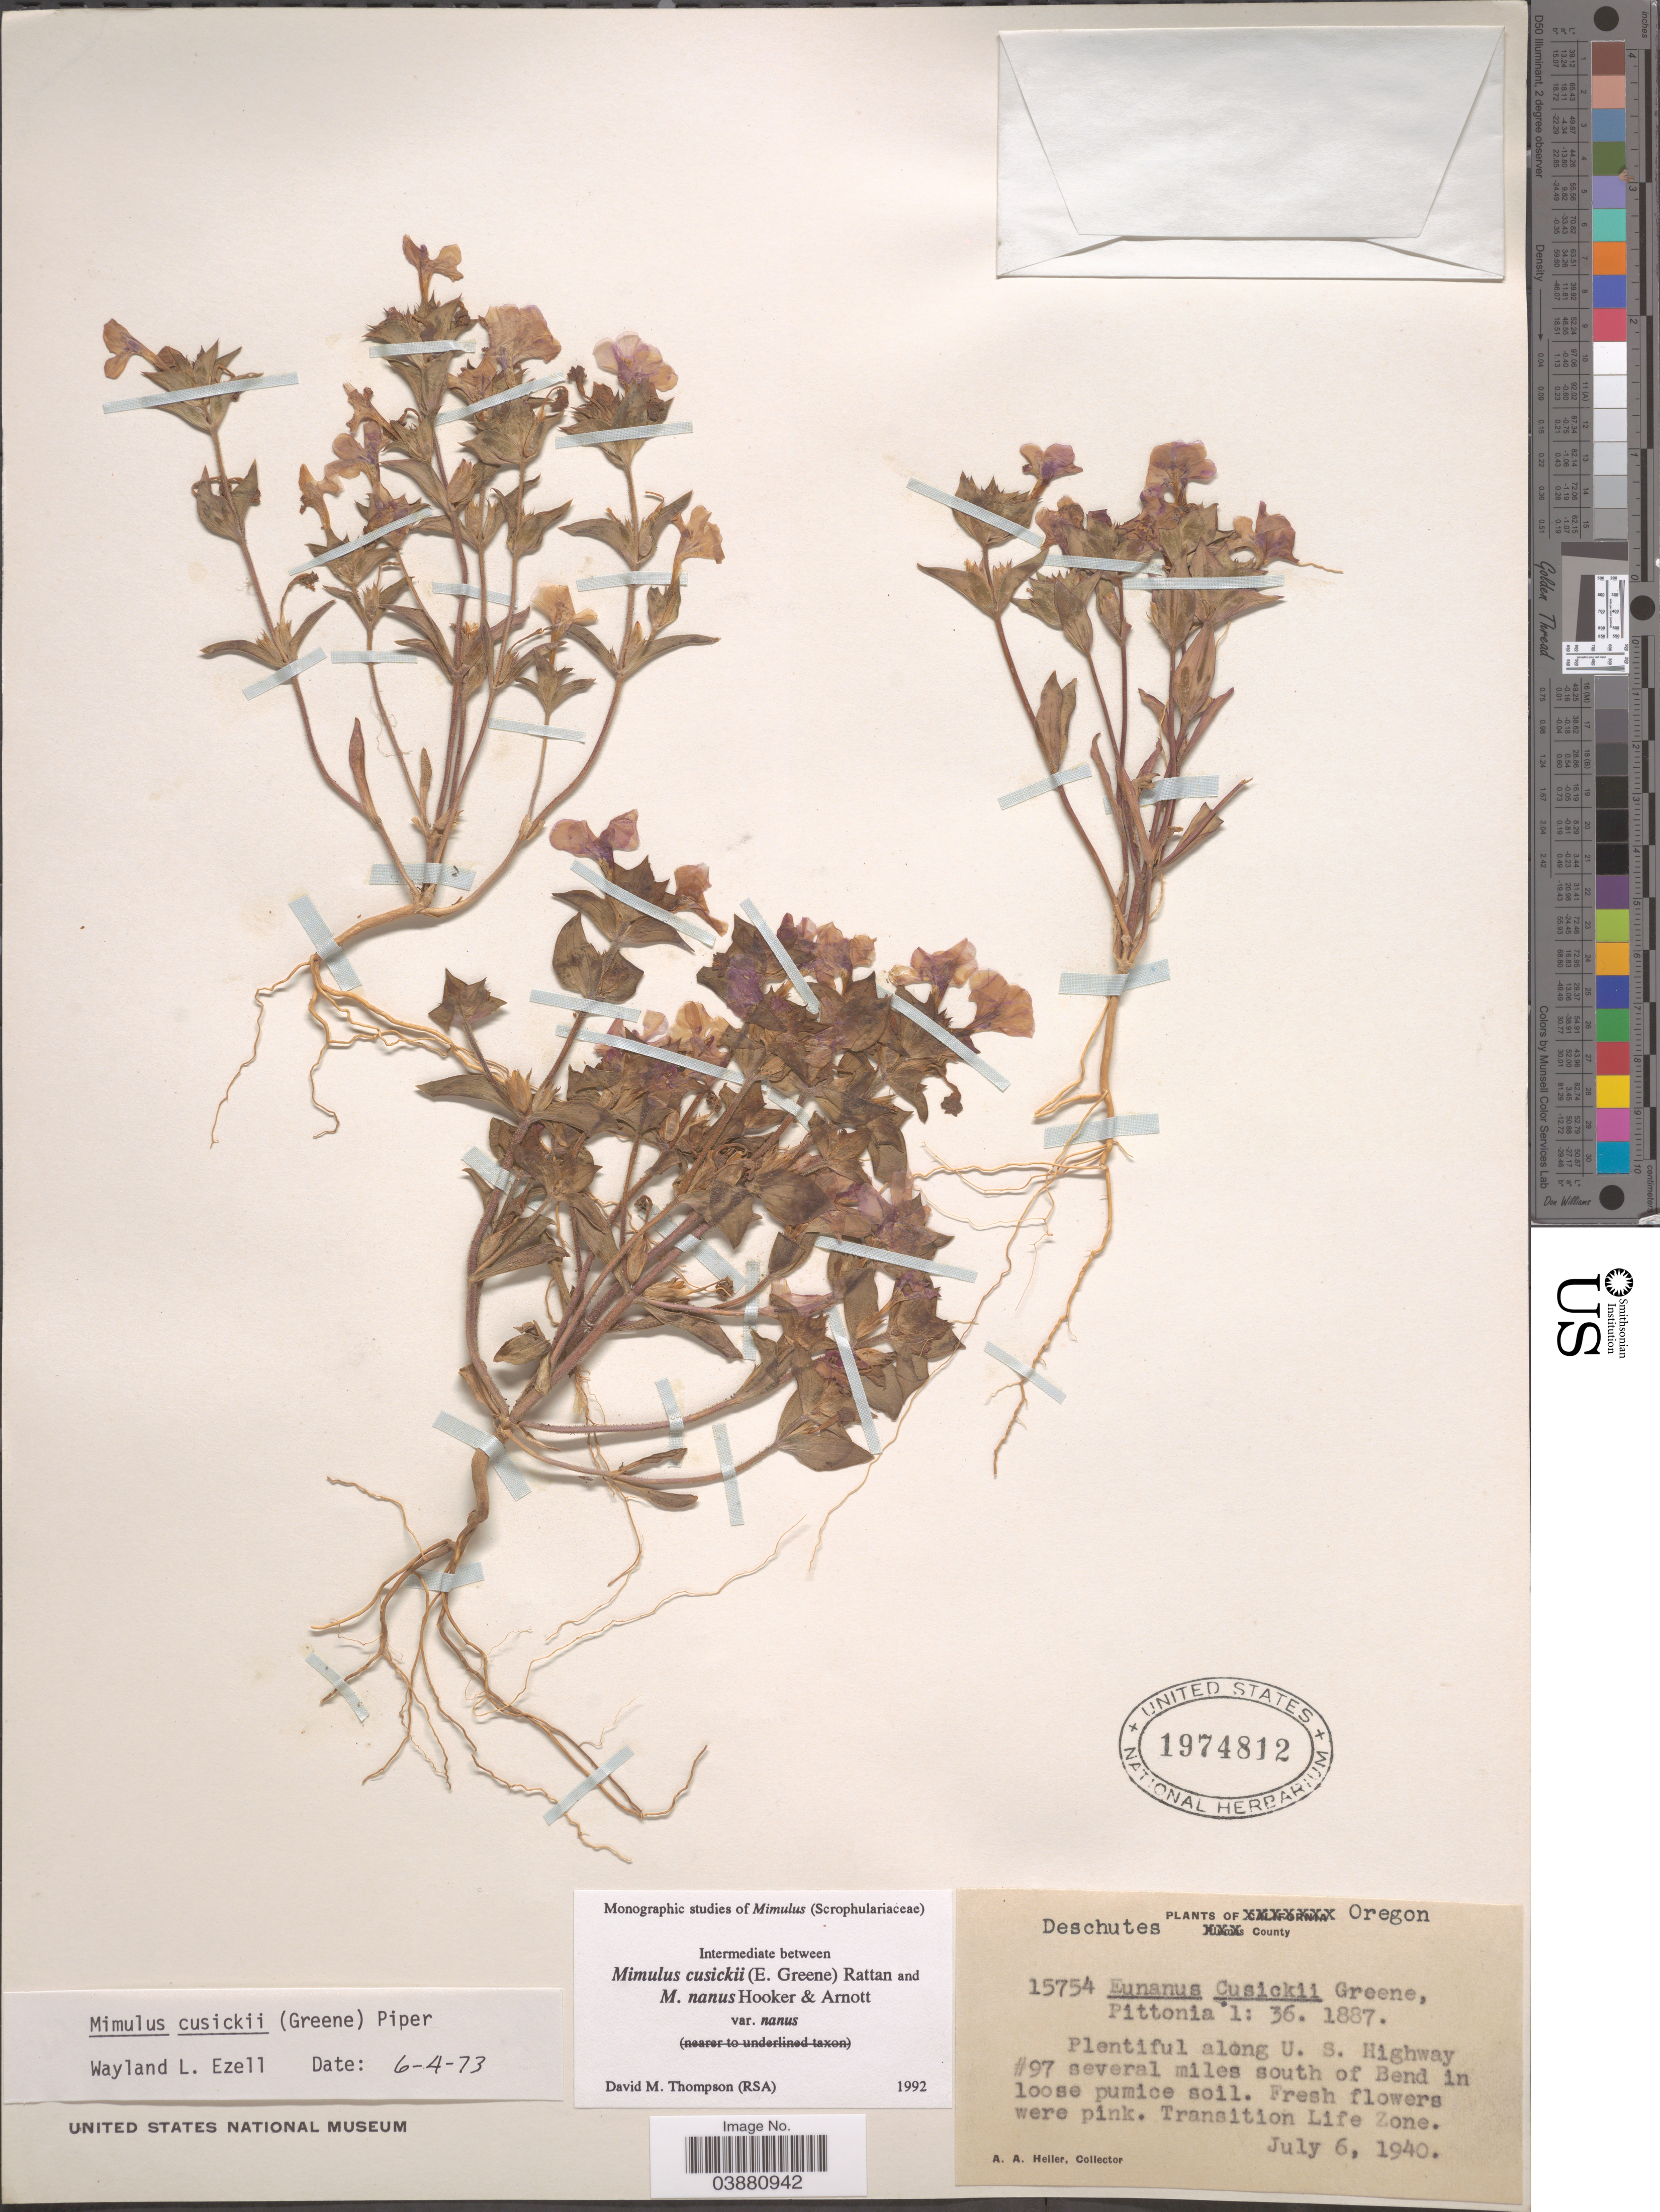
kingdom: Plantae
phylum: Tracheophyta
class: Magnoliopsida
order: Lamiales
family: Phrymaceae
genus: Mimulus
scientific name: Mimulus cusickii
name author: (Greene) Piper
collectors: A. A. Heller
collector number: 15754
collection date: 1940-07-06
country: United States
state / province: Oregon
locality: Deschutes County. Plentiful along U.S. Highway #97 several miles south of Bend in loose pumice soil. Transition Life Zone.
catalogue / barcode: US 1974812